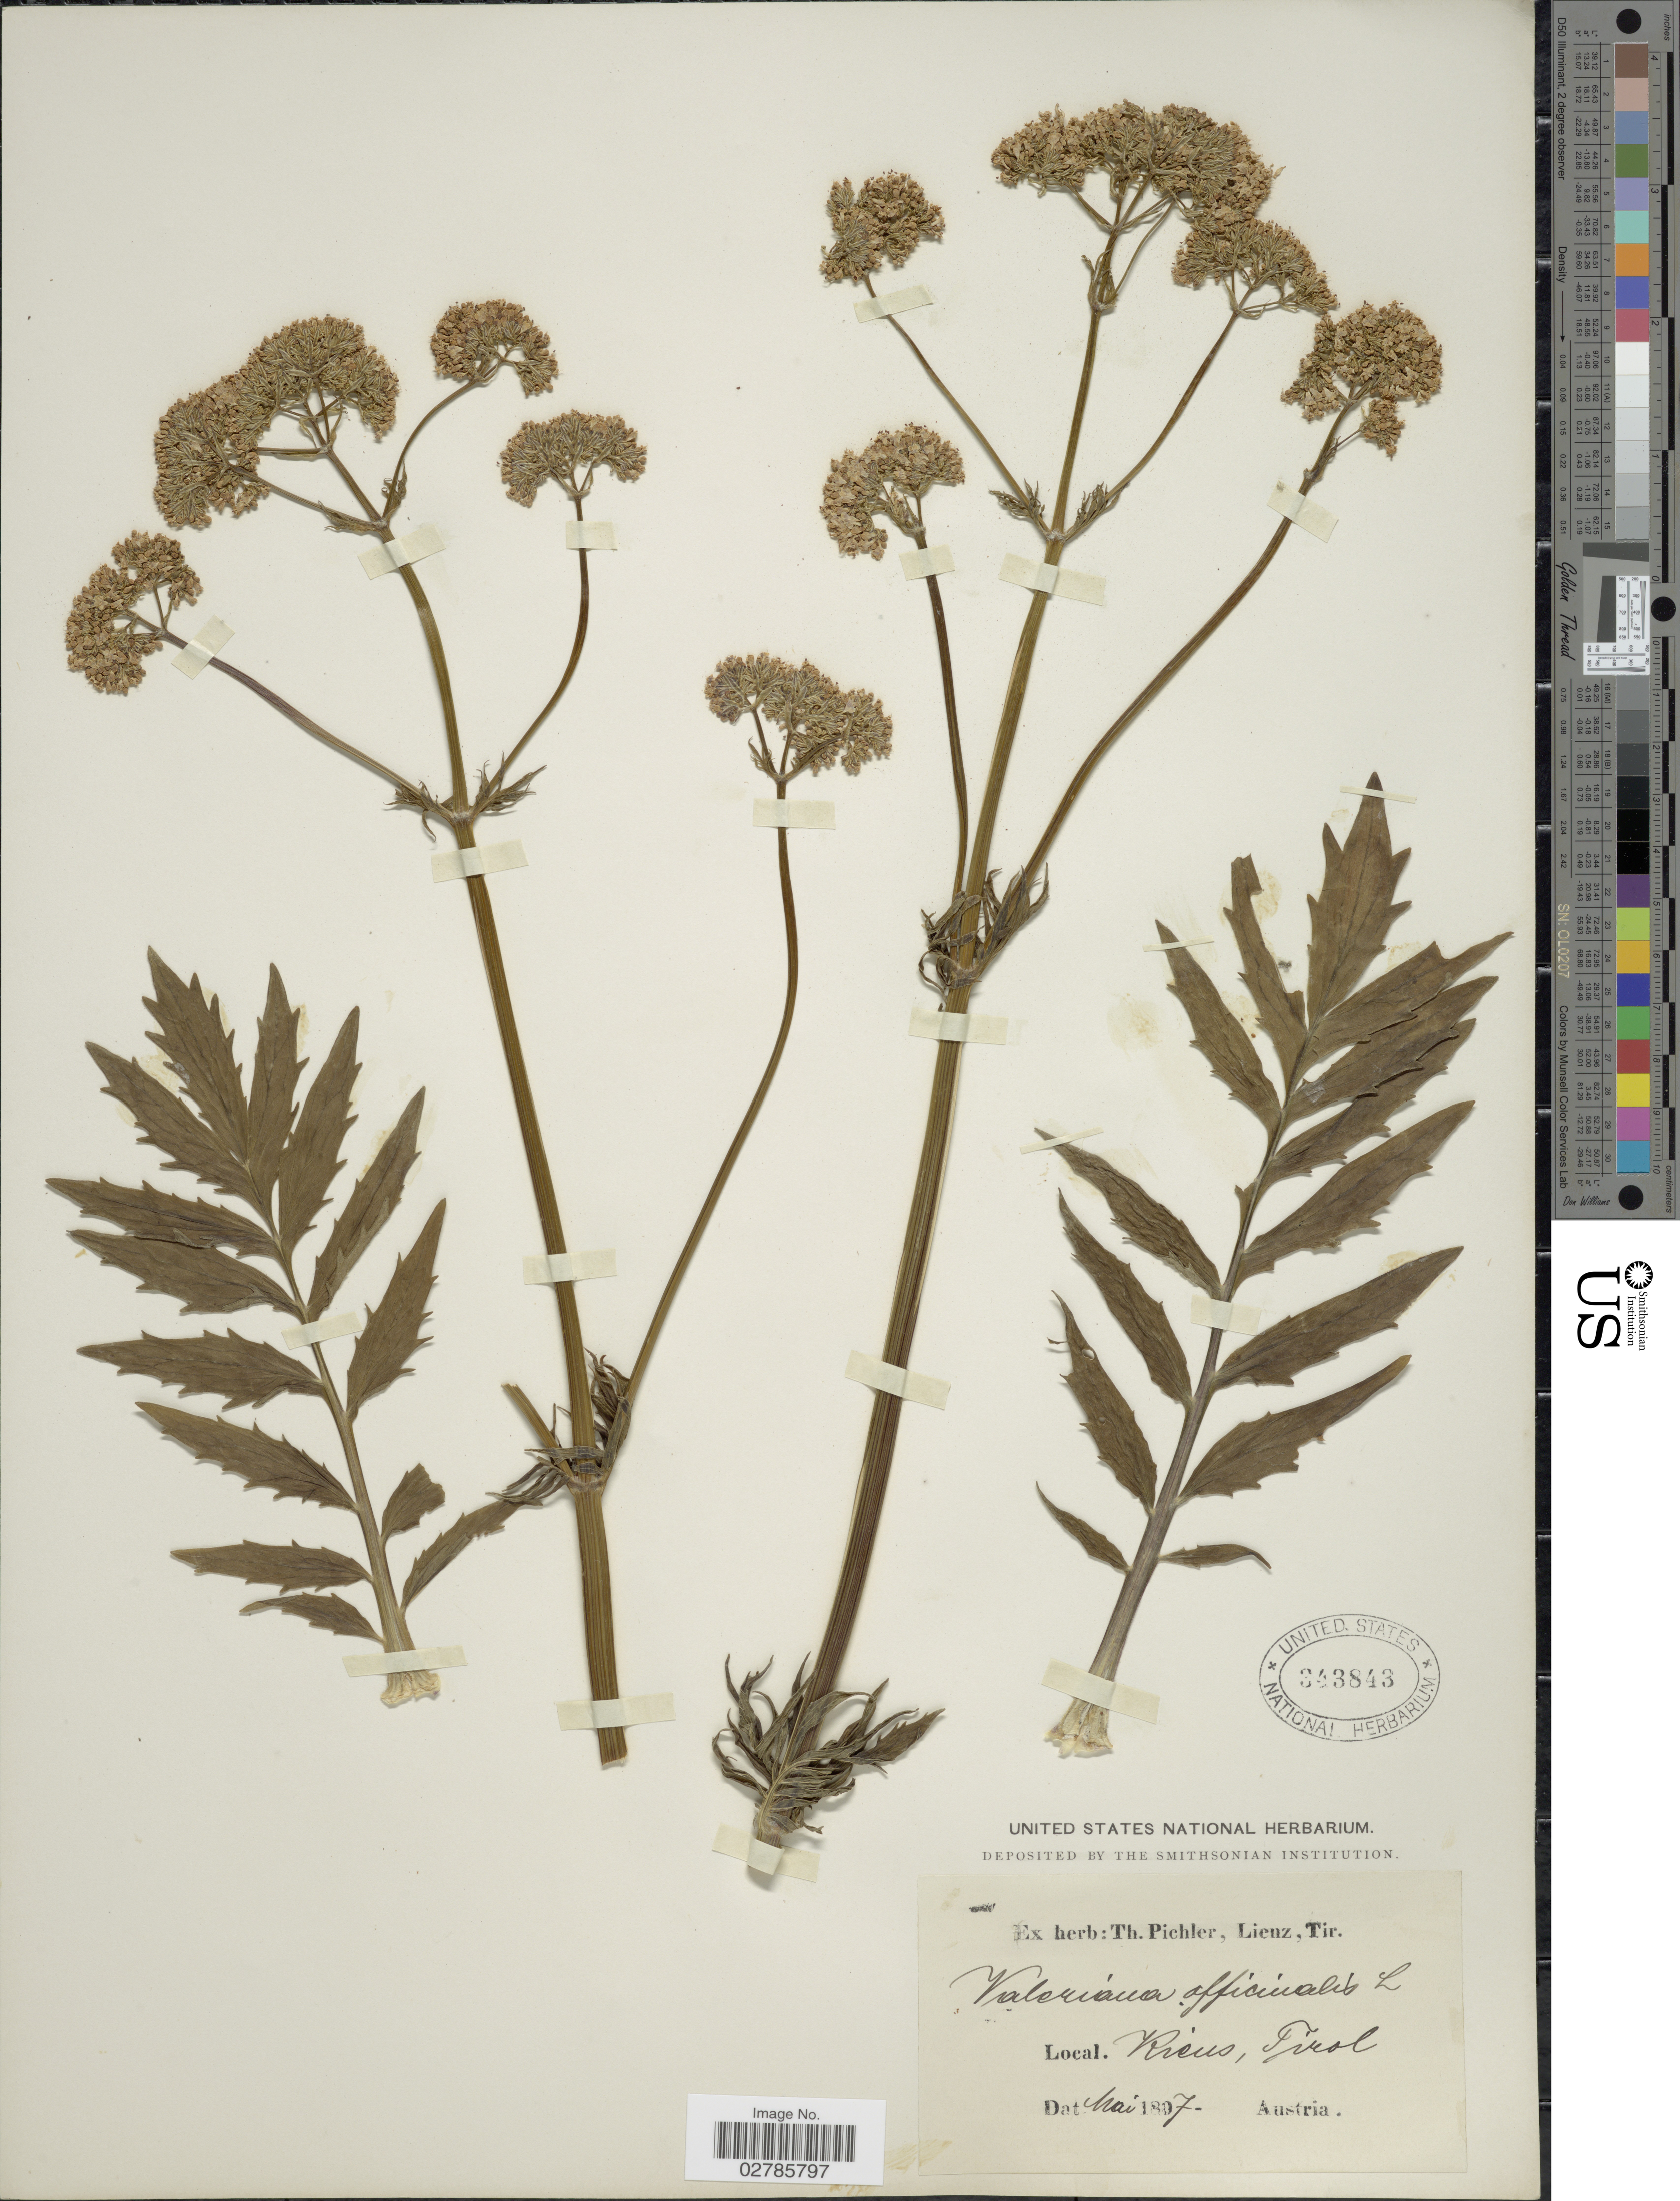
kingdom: Plantae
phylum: Tracheophyta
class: Magnoliopsida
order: Dipsacales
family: Caprifoliaceae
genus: Valeriana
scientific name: Valeriana officinalis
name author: L.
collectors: ex herb. T. Pichler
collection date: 1897-05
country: Austria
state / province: Tirol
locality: Rieus.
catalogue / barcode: US 343843